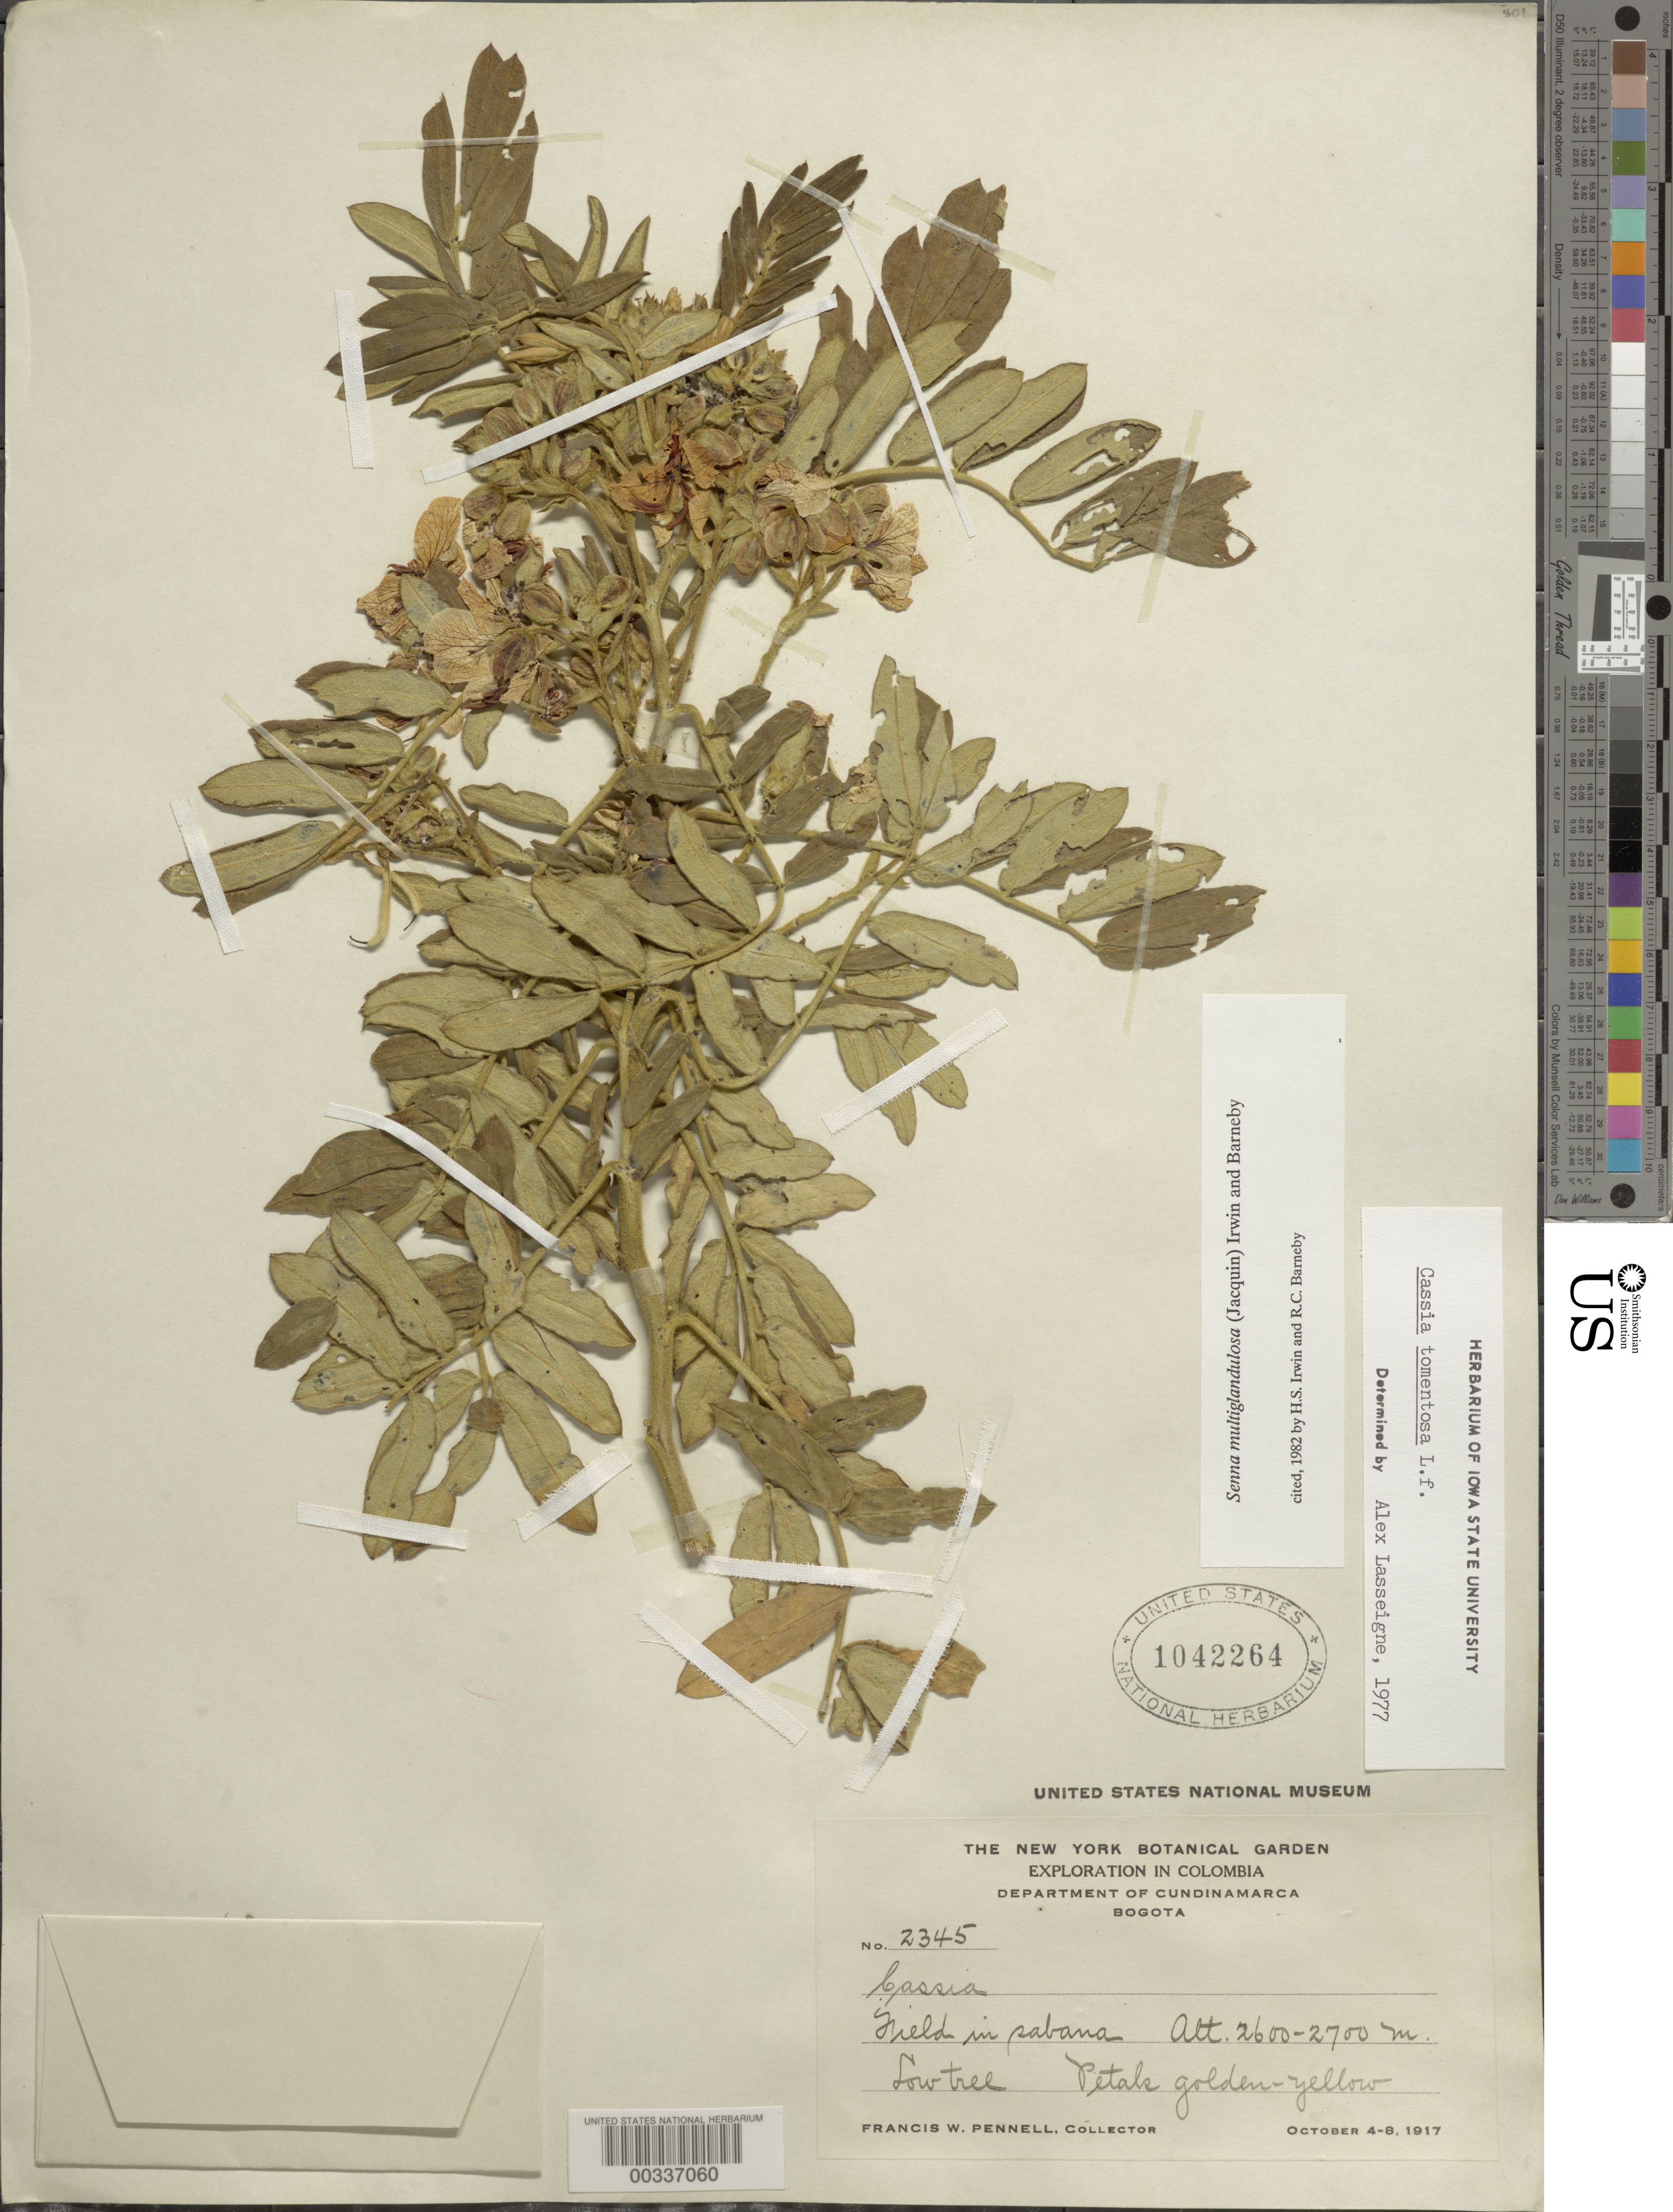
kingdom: Plantae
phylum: Tracheophyta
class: Magnoliopsida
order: Fabales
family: Fabaceae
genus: Senna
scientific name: Senna multiglandulosa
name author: (Jacq.) H.S. Irwin & Barneby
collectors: F. W. Pennell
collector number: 2345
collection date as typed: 04 Oct 1917 to 08 Oct 1917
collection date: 1917-10-04/1917-10-08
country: Colombia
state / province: Bogota D.C. / Cundinamarca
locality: Bogota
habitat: Field in sabana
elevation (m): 2600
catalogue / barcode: US 1042264